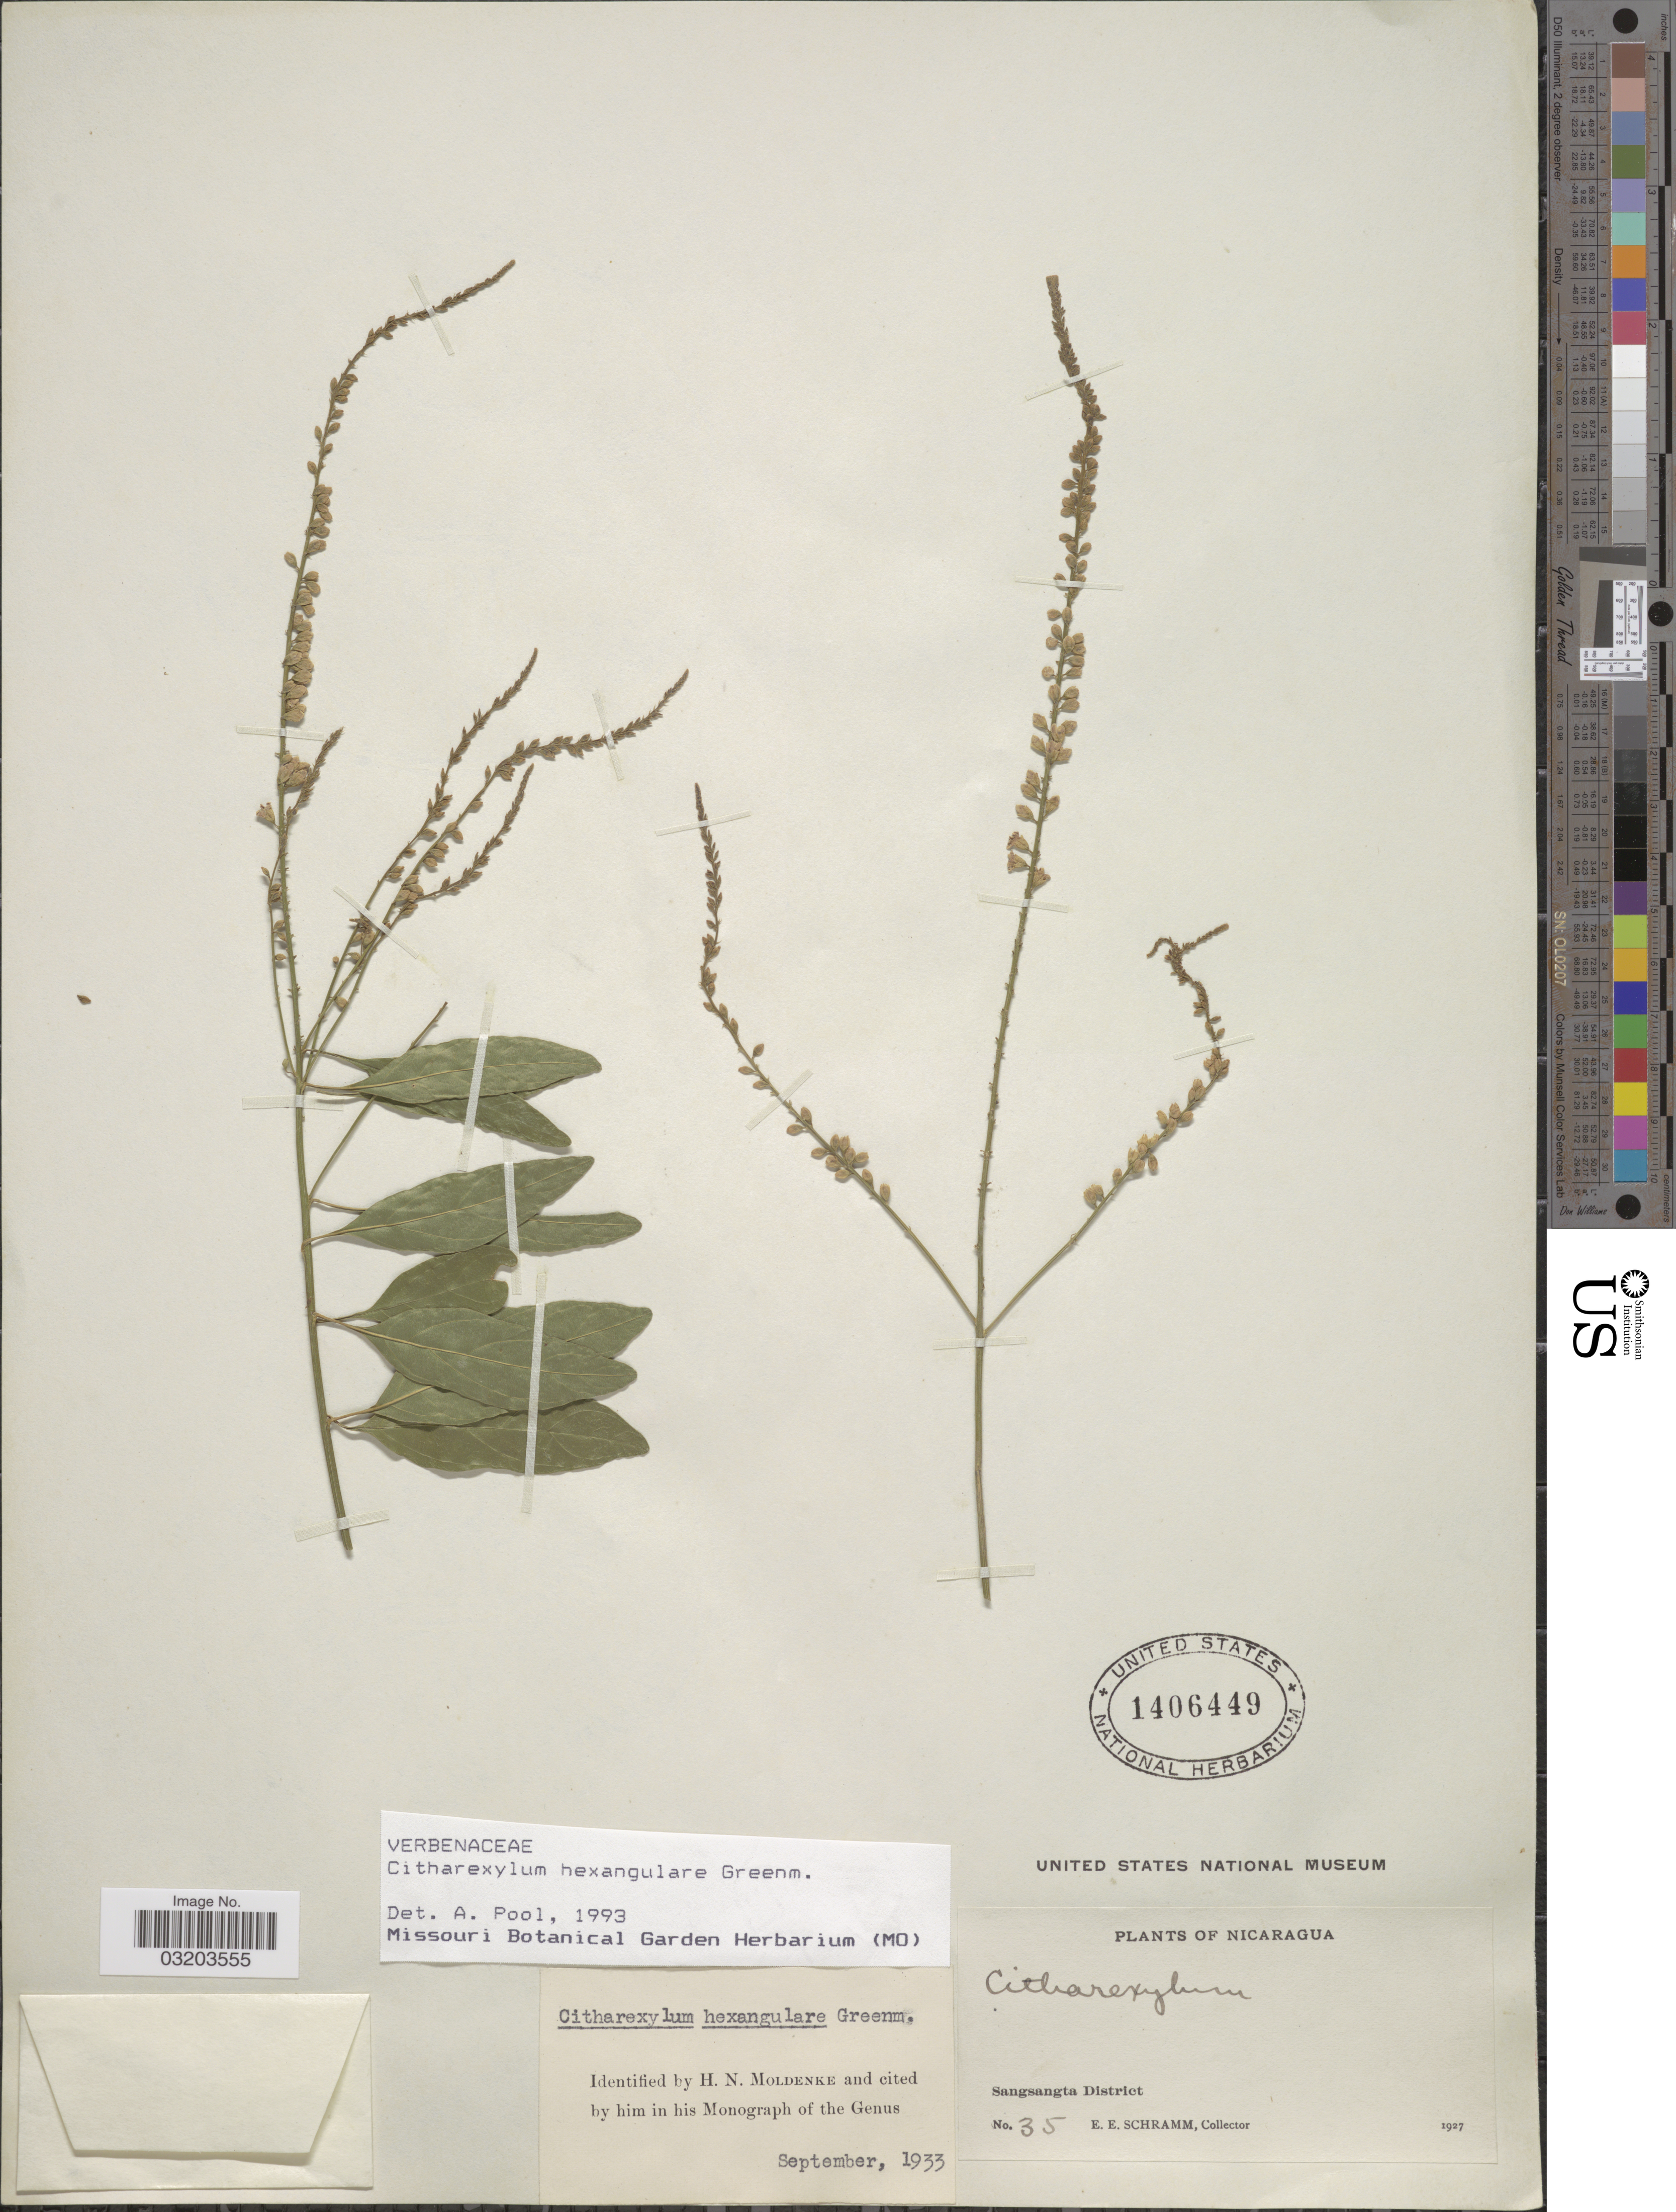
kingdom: Plantae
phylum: Tracheophyta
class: Magnoliopsida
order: Lamiales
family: Verbenaceae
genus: Citharexylum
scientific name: Citharexylum hexangulare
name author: Greenm.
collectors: E. Schramm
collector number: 35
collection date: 1927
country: Nicaragua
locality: Sangsangta District.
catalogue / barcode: US 1406449